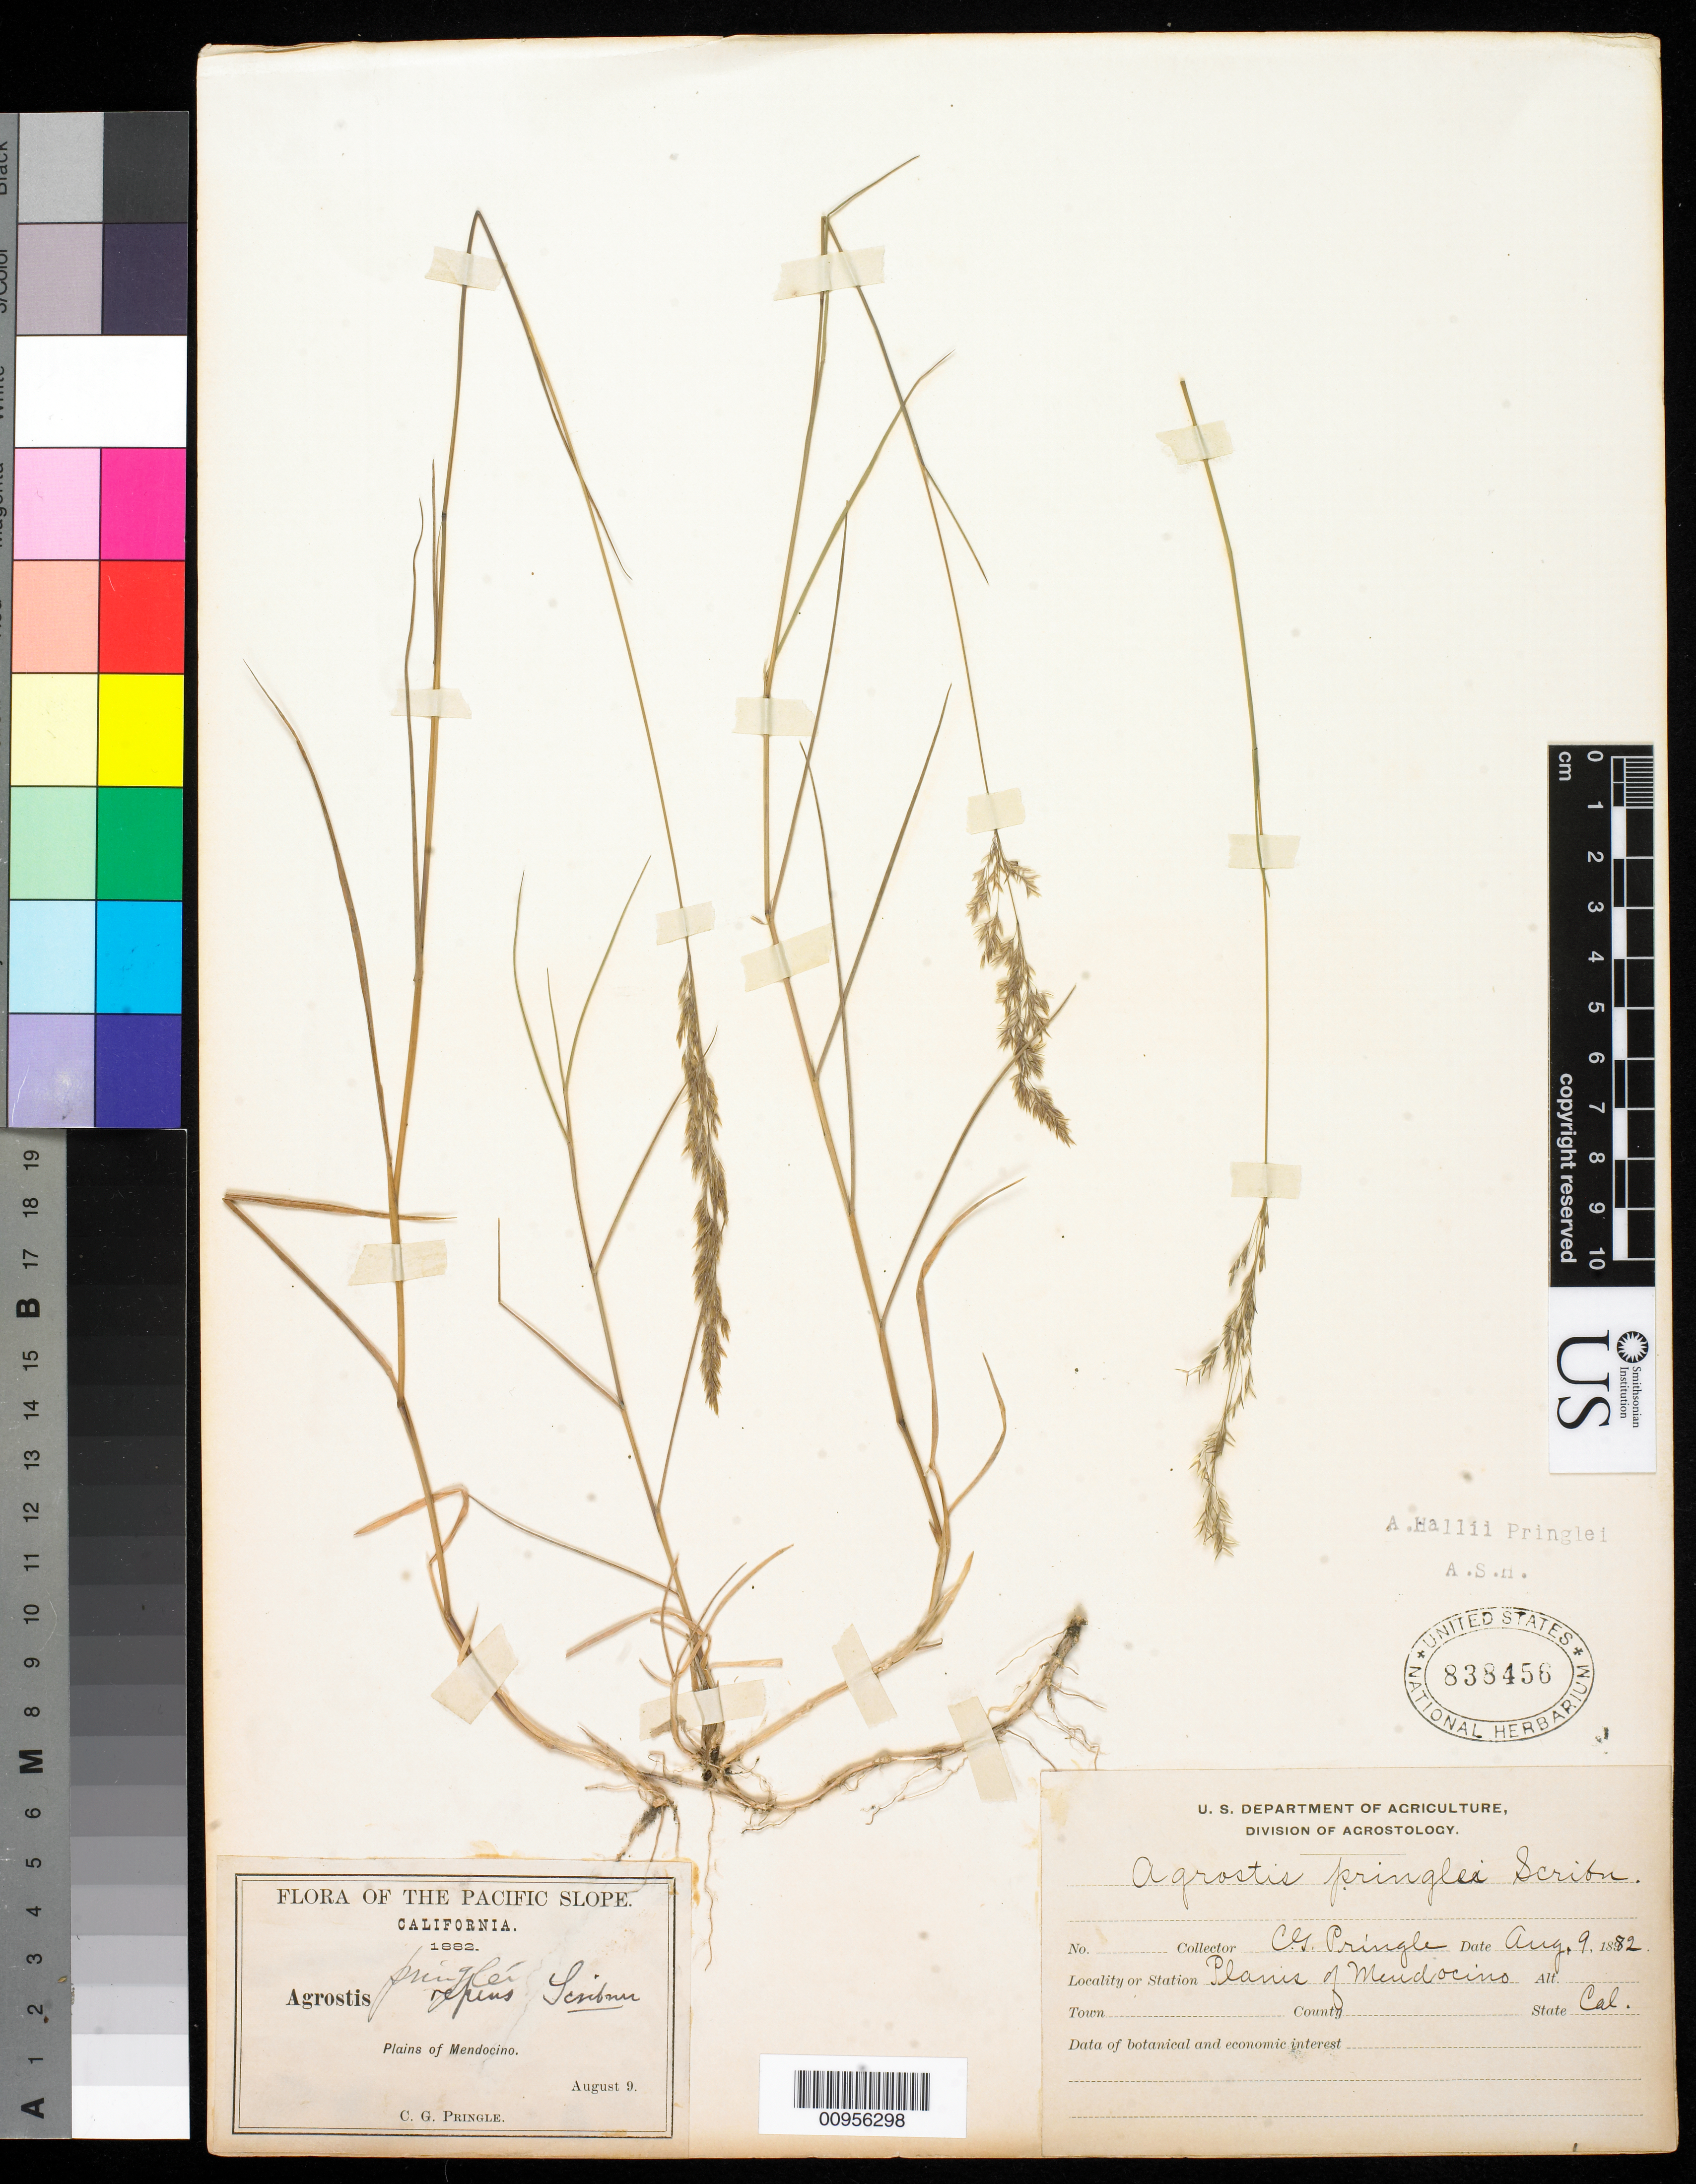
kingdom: Plantae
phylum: Tracheophyta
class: Liliopsida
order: Poales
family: Poaceae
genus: Agrostis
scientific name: Agrostis pringlei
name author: Scribn.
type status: Isolectotype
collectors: C. G. Pringle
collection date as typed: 09 Aug 1882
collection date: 1882-08-09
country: United States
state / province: California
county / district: Mendocino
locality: Plains of Mendocino.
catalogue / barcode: US 838456